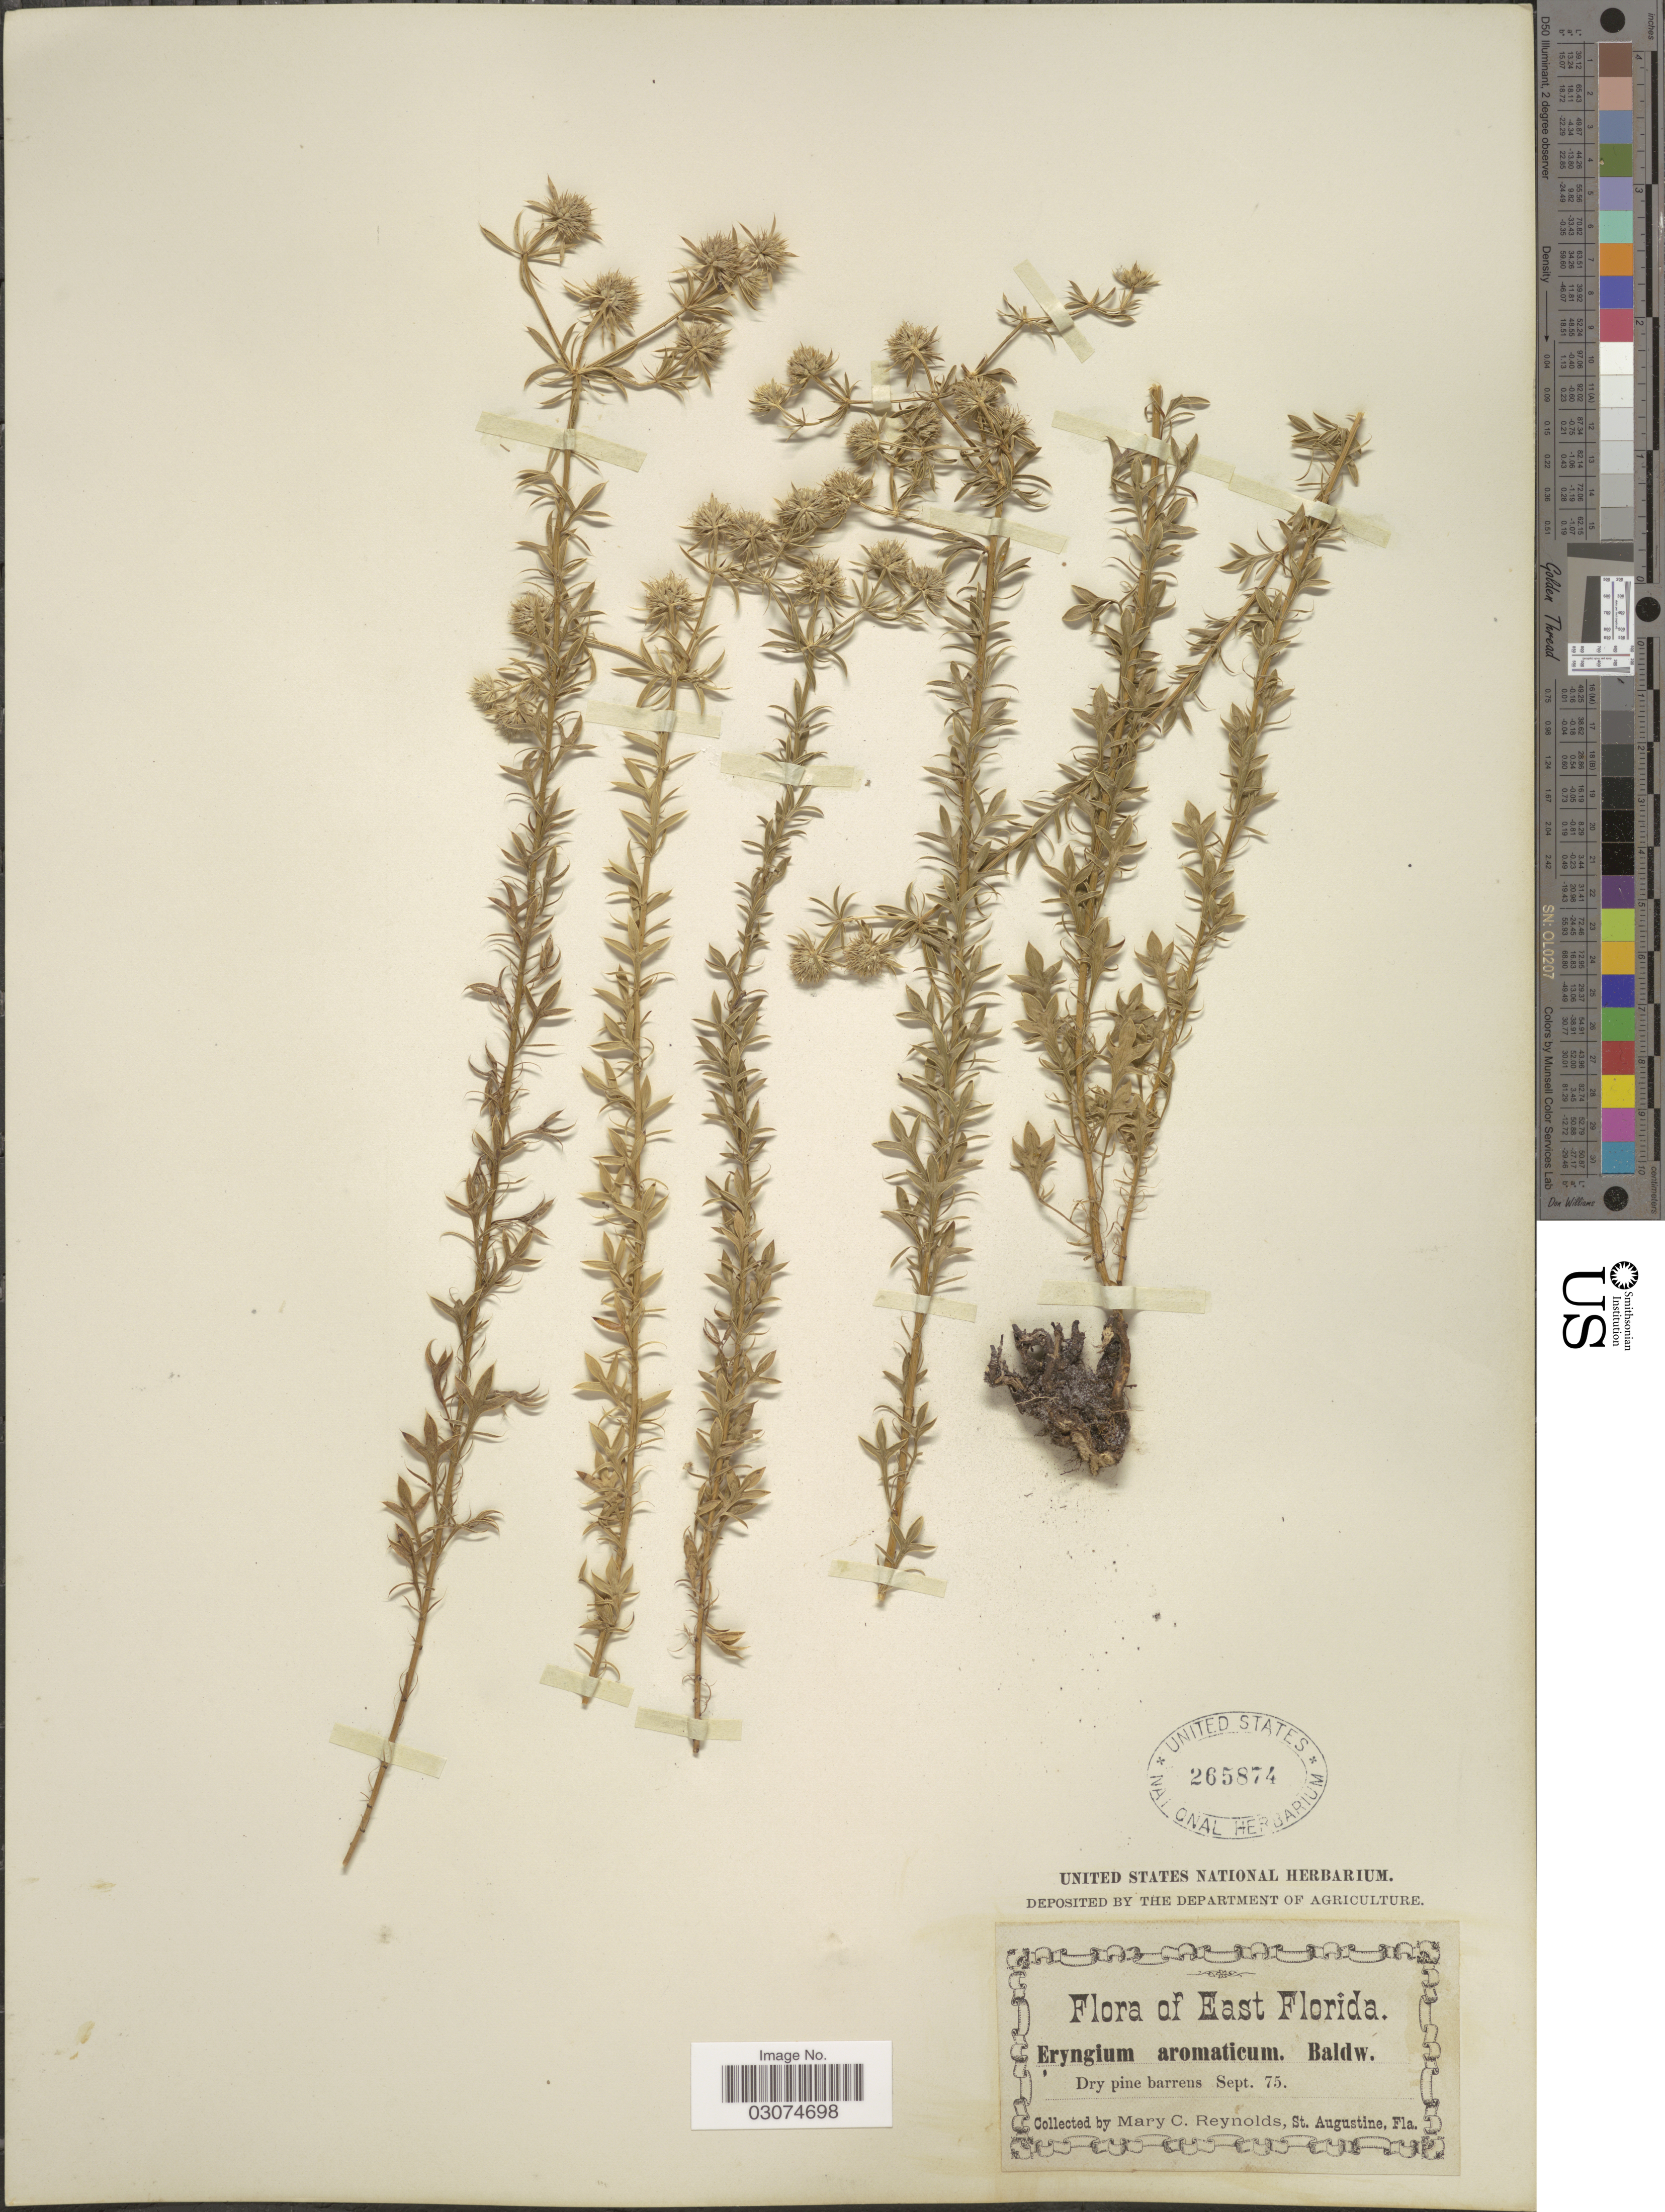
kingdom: Plantae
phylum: Tracheophyta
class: Magnoliopsida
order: Apiales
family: Apiaceae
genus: Eryngium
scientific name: Eryngium aromaticum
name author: Baldwin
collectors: M. Reynolds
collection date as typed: Transcribed d/m/y: /9/75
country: United States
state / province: Florida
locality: East Florida. Dry pine barrens.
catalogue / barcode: US 265874